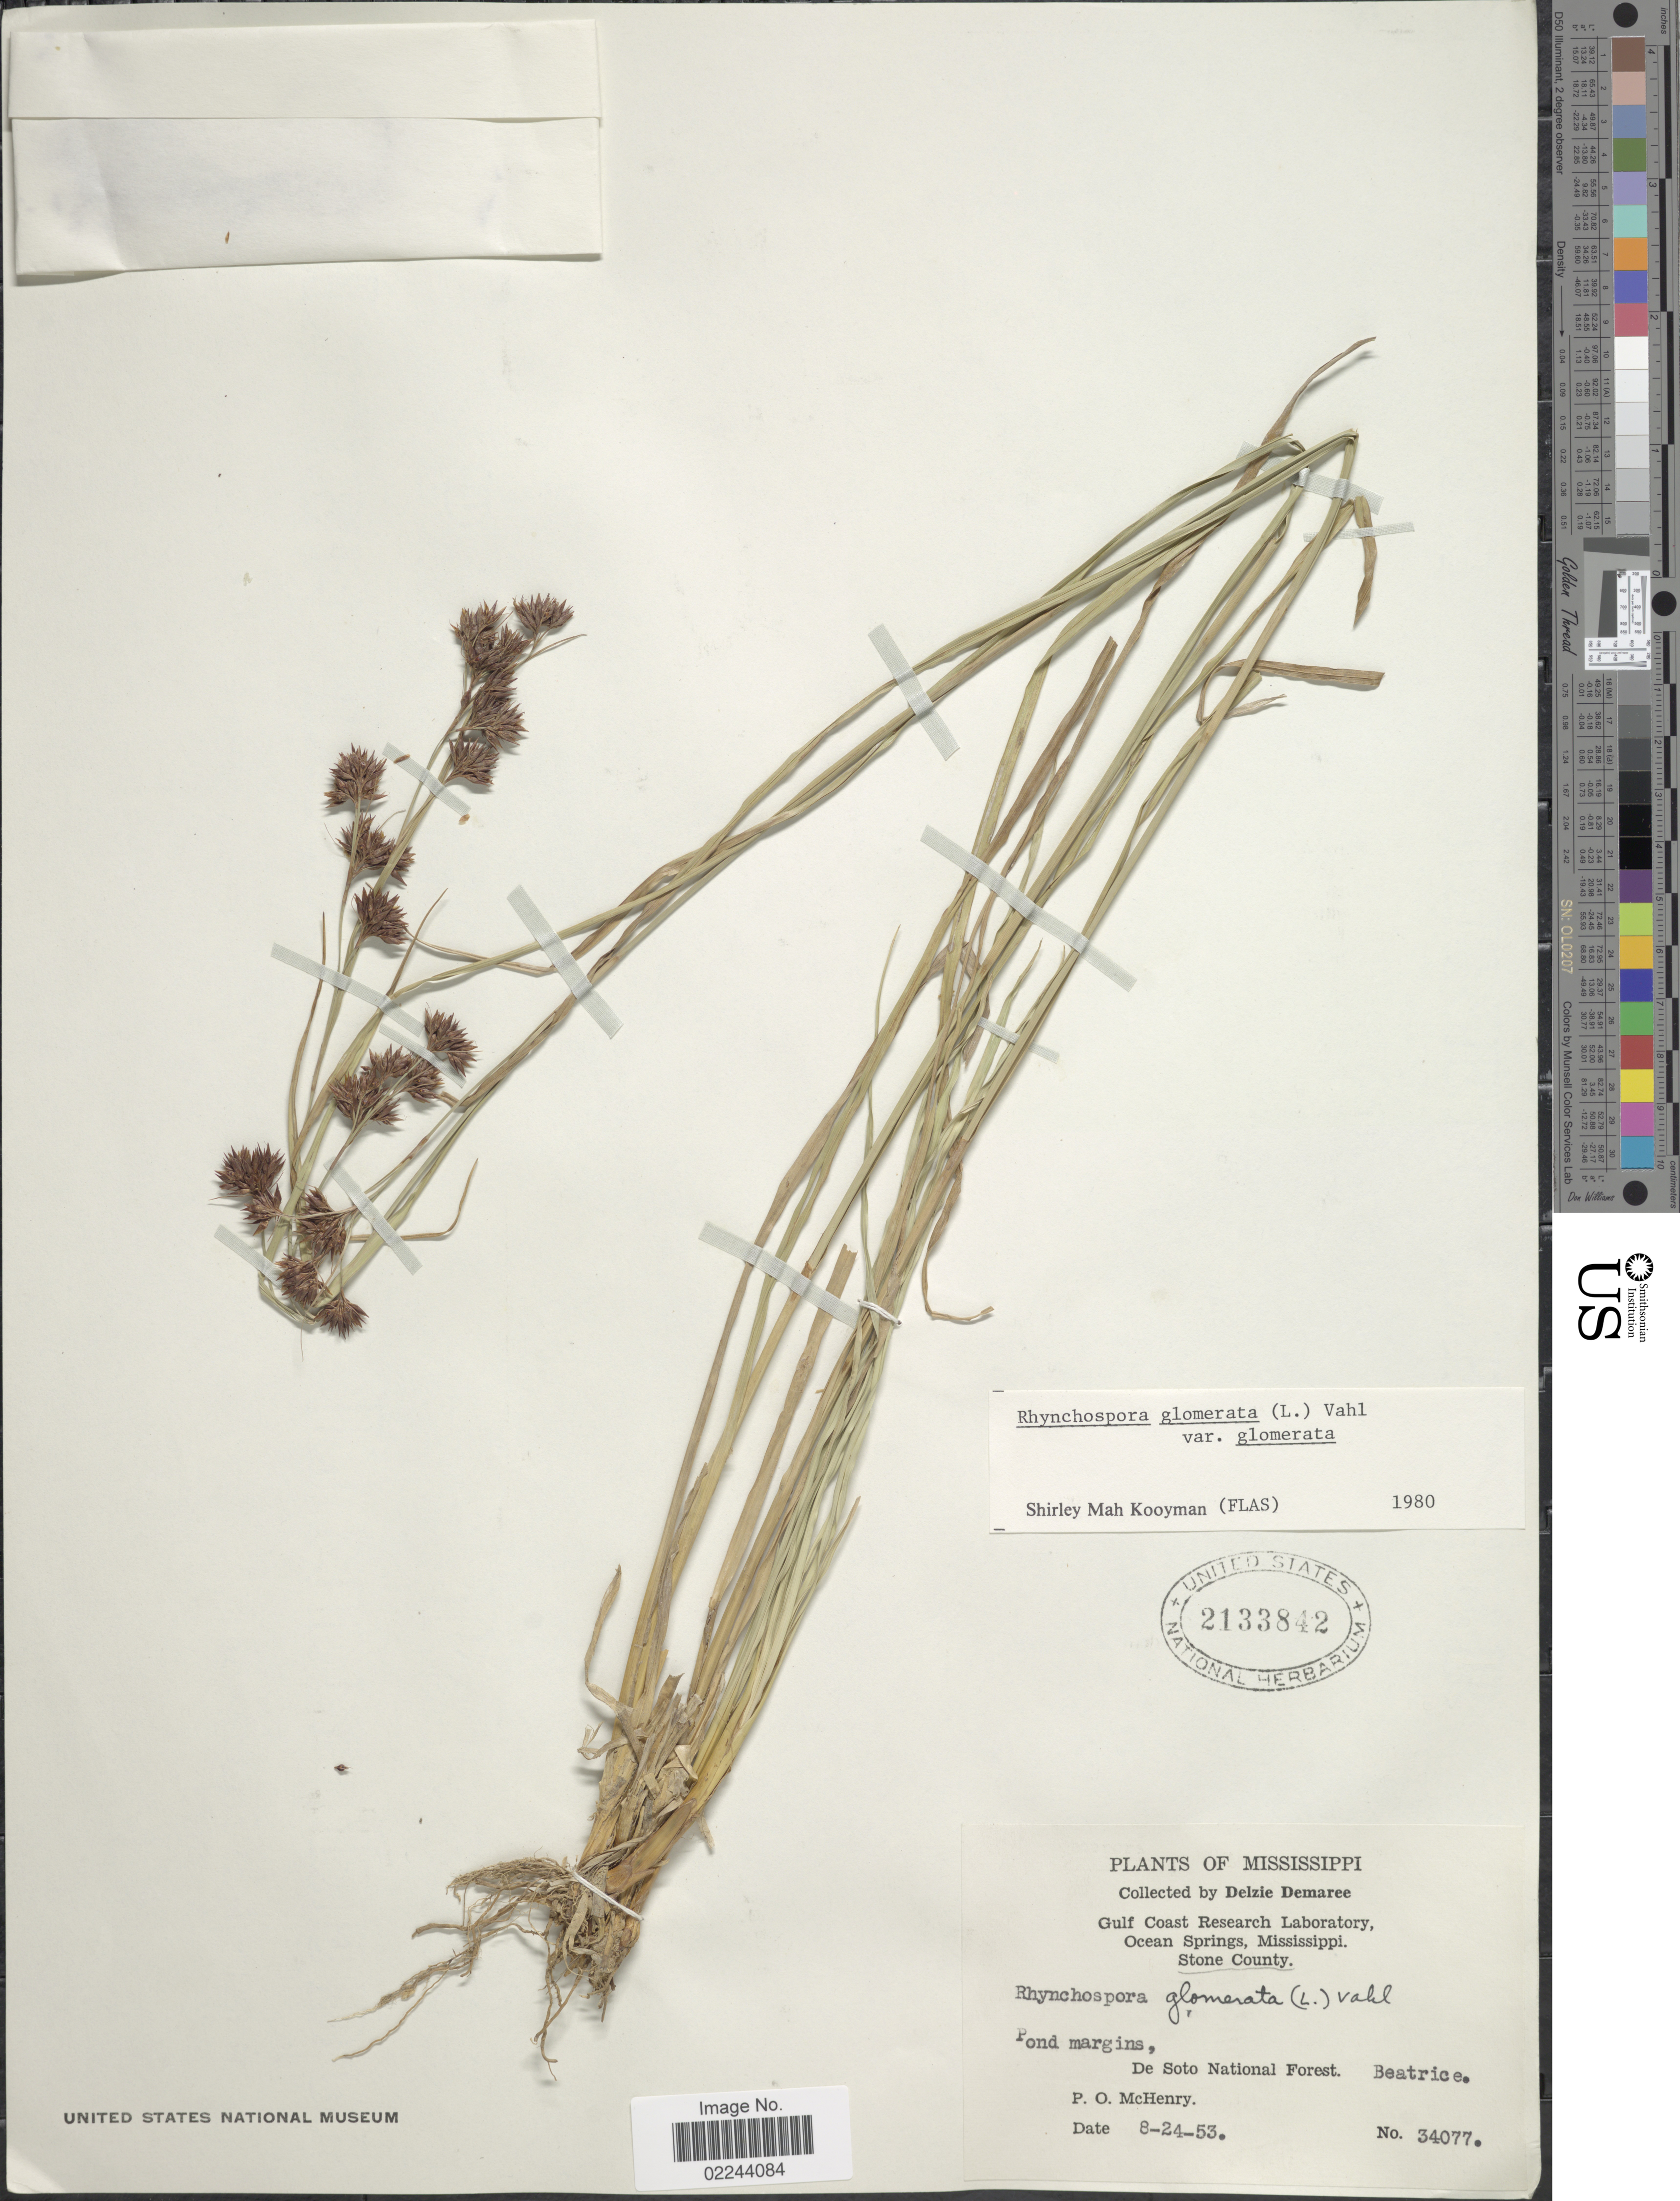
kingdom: Plantae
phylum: Tracheophyta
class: Liliopsida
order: Poales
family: Cyperaceae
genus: Rhynchospora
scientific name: Rhynchospora glomerata var. glomerata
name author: (L.) Vahl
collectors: D. Demaree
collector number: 34077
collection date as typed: Transcribed d/m/y: 24/8/53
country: United States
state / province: Mississippi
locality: Gulf Coast Research Laboratory, Ocean Springs, Stone County, De Soto National Forest, Beatrice, P.O. McHenry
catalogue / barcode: US 2133842